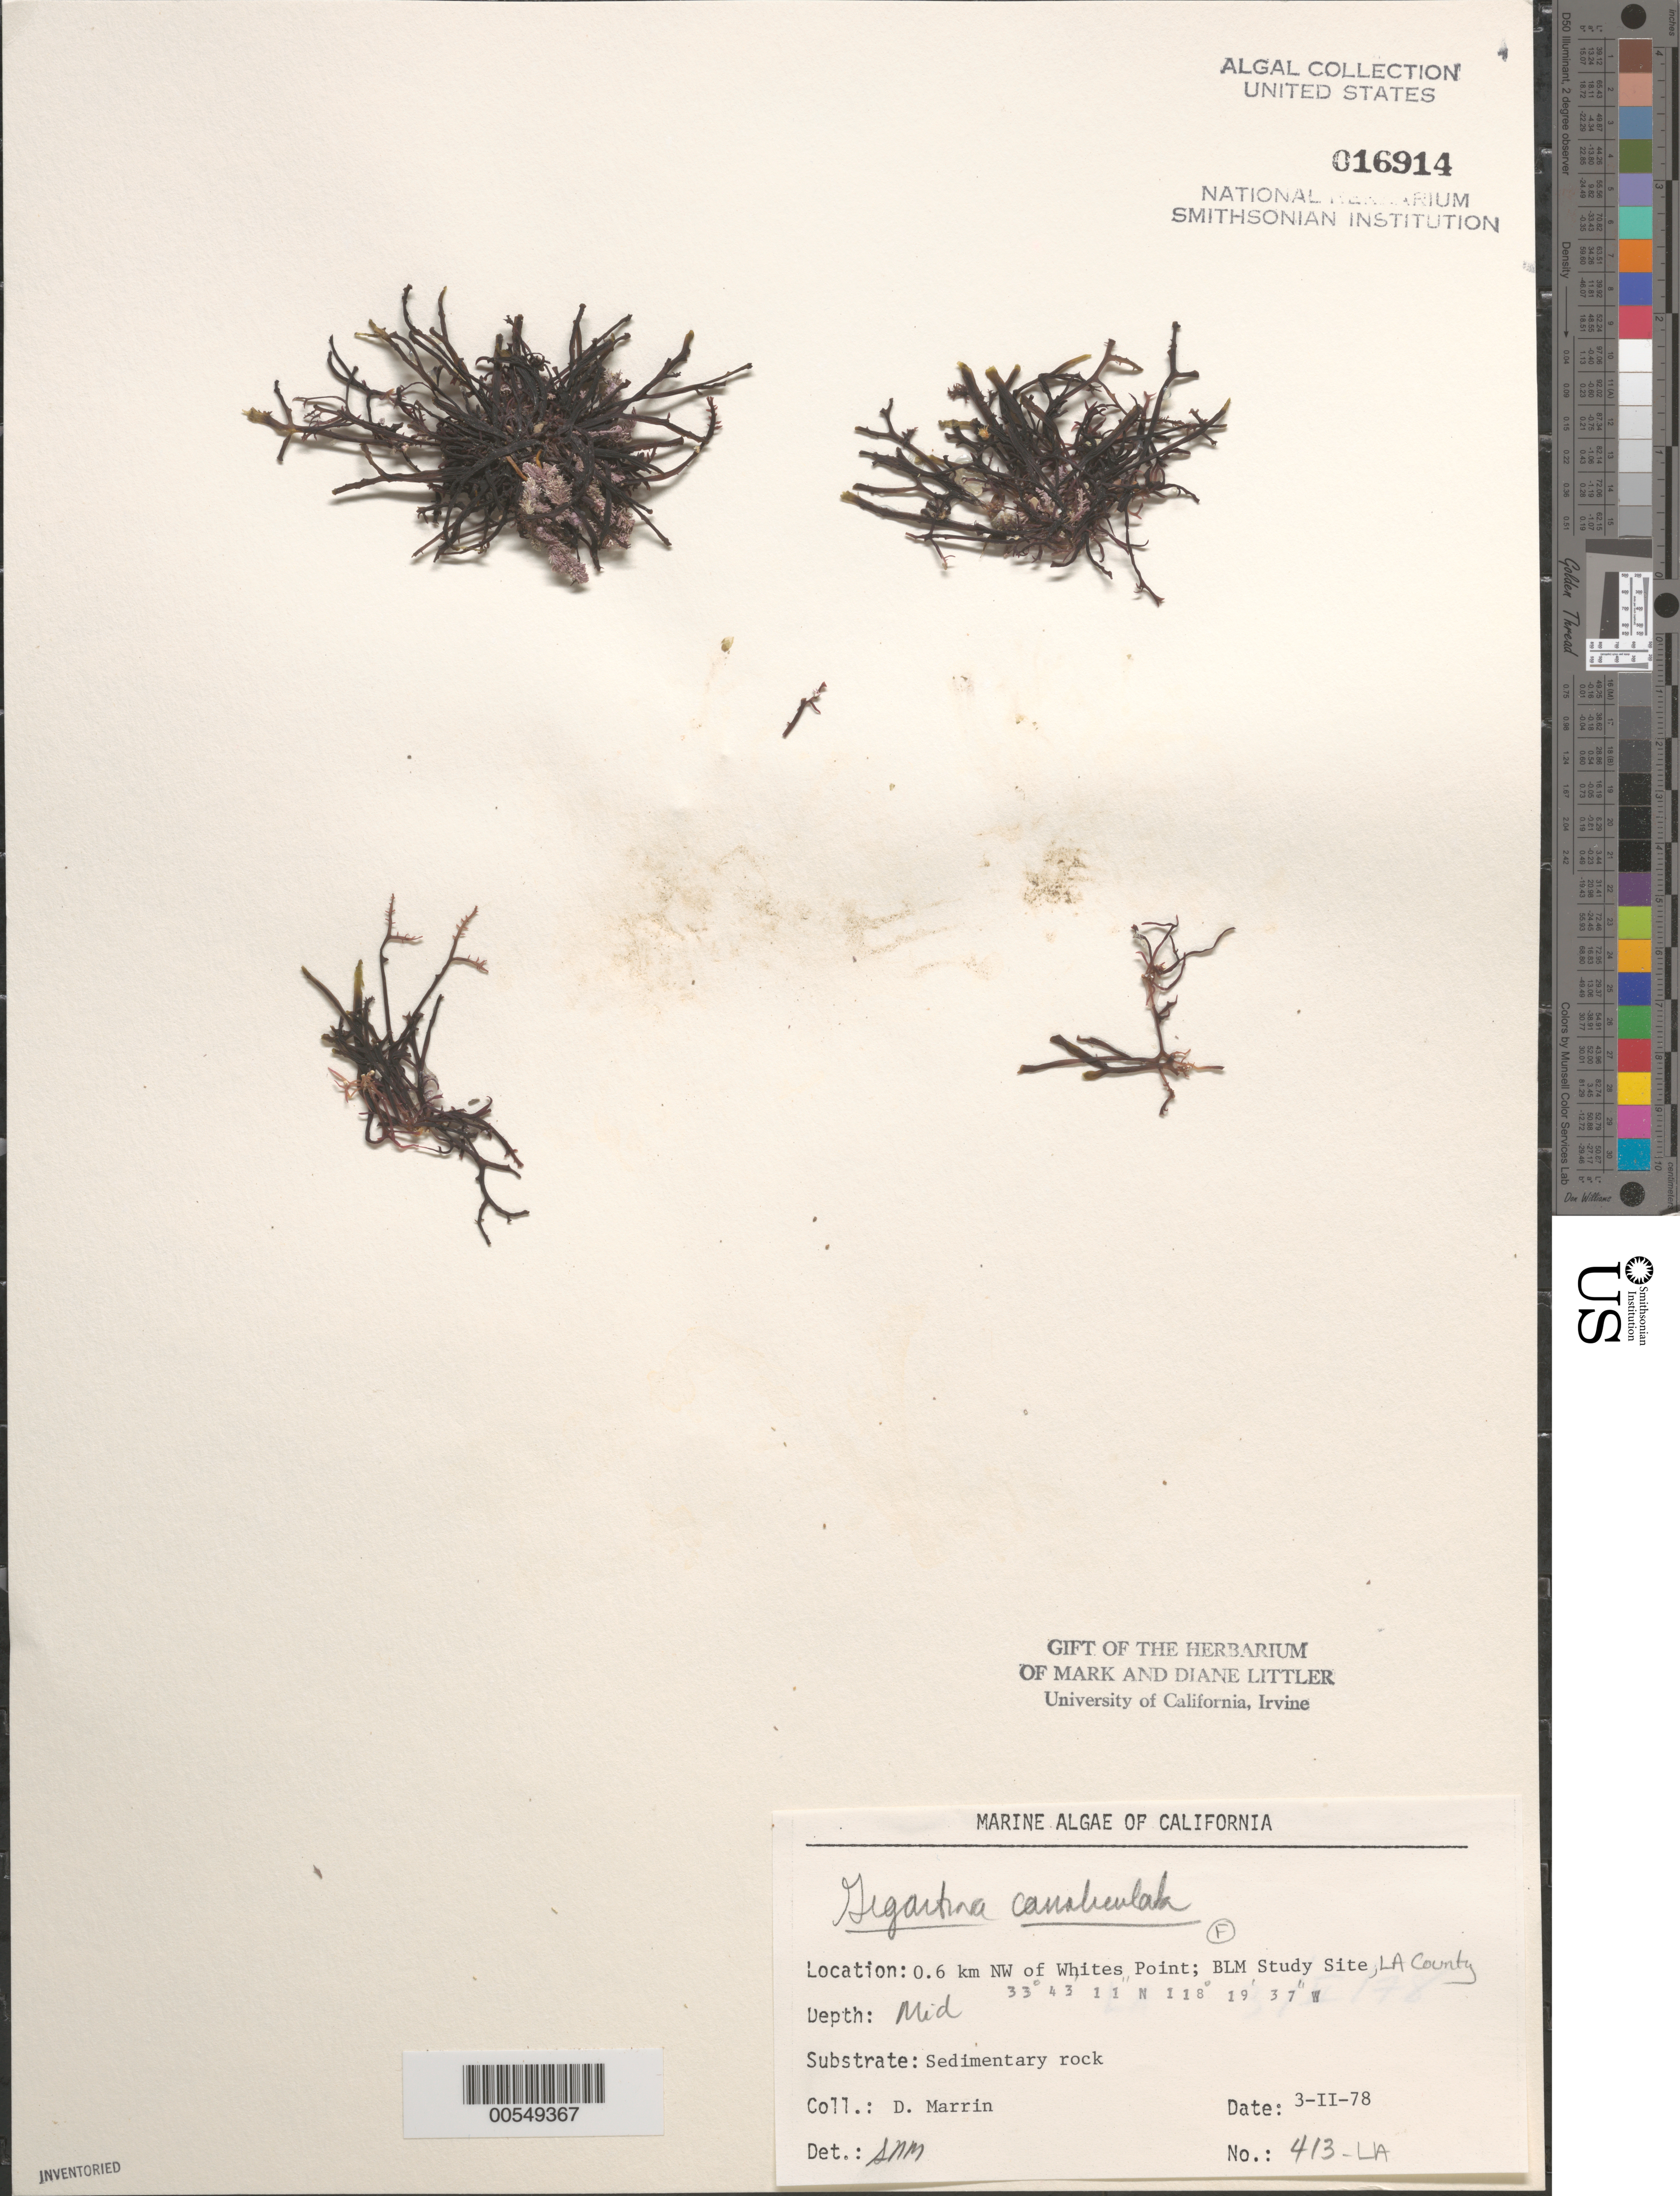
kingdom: Plantae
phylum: Rhodophyta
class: Florideophyceae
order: Gigartinales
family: Gigartinaceae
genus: Chondracanthus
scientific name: Chondracanthus canaliculatus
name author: (Harv.) Guiry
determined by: Algae name updating Project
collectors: D. Marrin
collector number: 413-la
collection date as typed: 03 Feb 1978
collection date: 1978-02-03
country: United States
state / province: California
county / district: Los Angeles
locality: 0.6 km northwest of Whites Point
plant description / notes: BLM-SOCALBIGHT Rocky Intertidal Survey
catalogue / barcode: US 16914